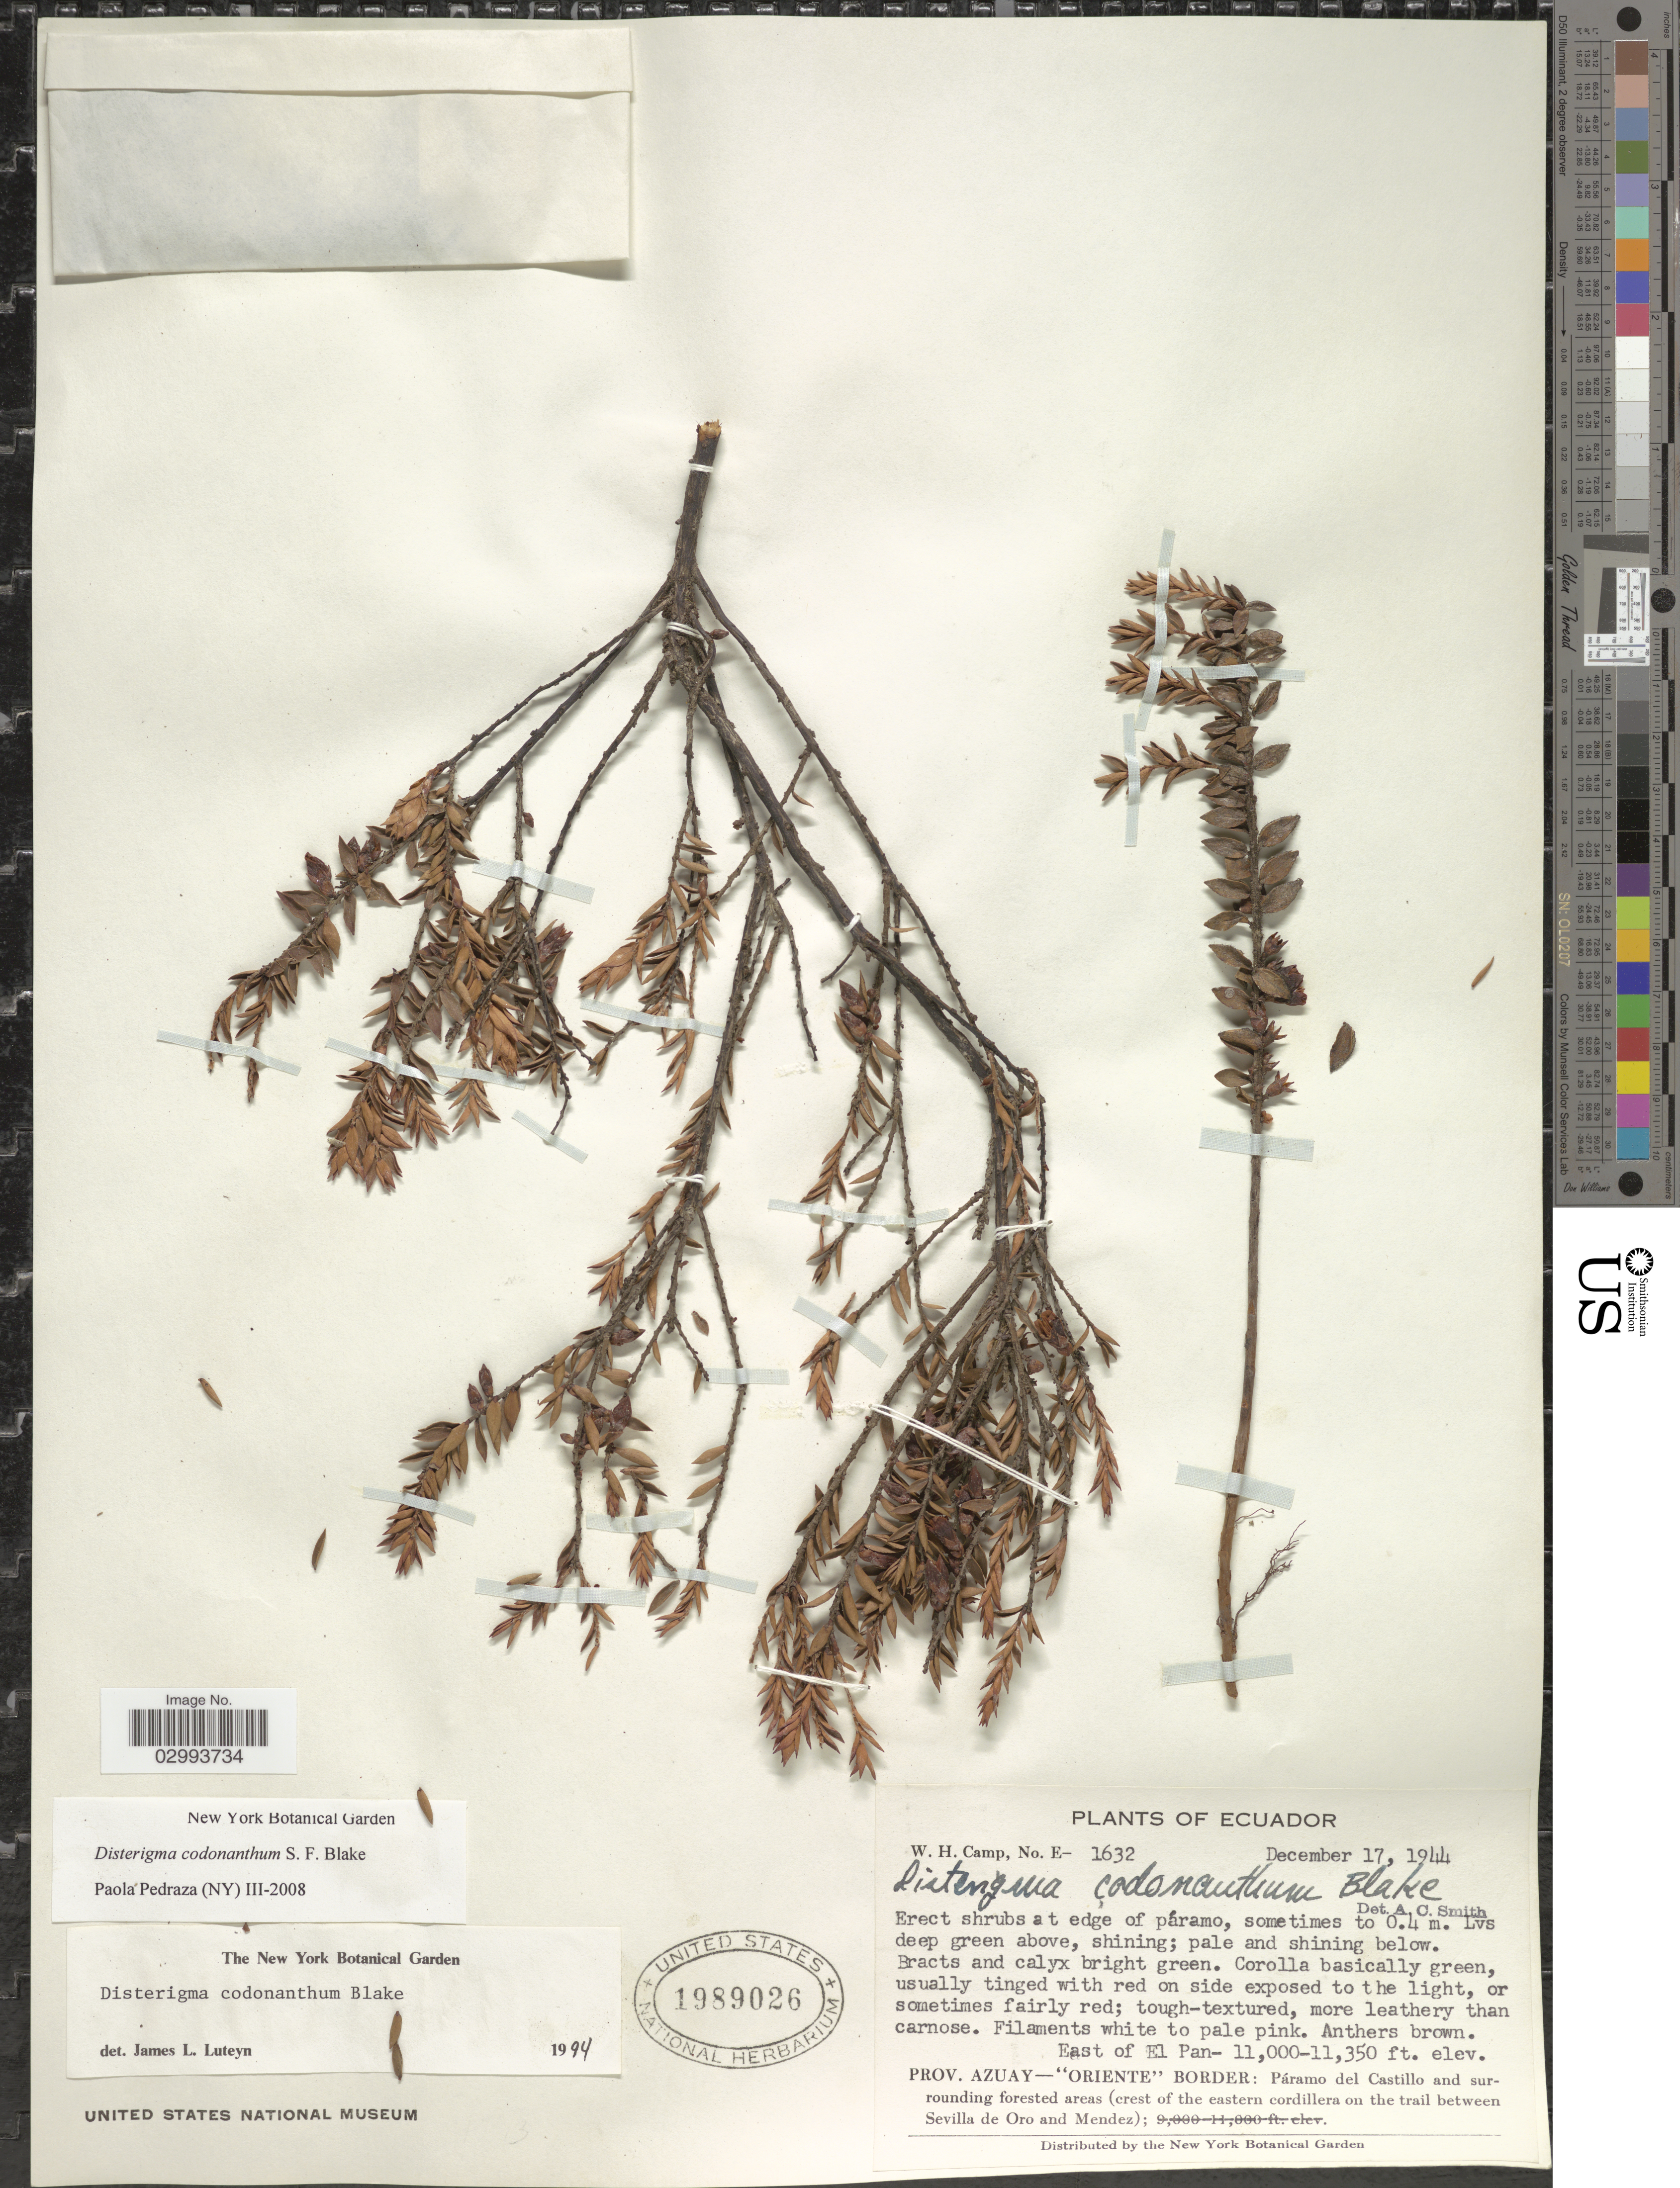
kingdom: Plantae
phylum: Tracheophyta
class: Magnoliopsida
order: Ericales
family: Ericaceae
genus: Disterigma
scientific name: Disterigma codonanthum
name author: S.F. Blake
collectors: W. H. Camp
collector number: E-1632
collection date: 1944-12-17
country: Ecuador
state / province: Azuay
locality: East of el Pan, "Oriente" Border: Páramo del Castillo and surrounding forested areas (crest of the eastern cordillera on the trail between Sevilla de Oro and Mendez).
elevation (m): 3353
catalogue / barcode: US 1989026